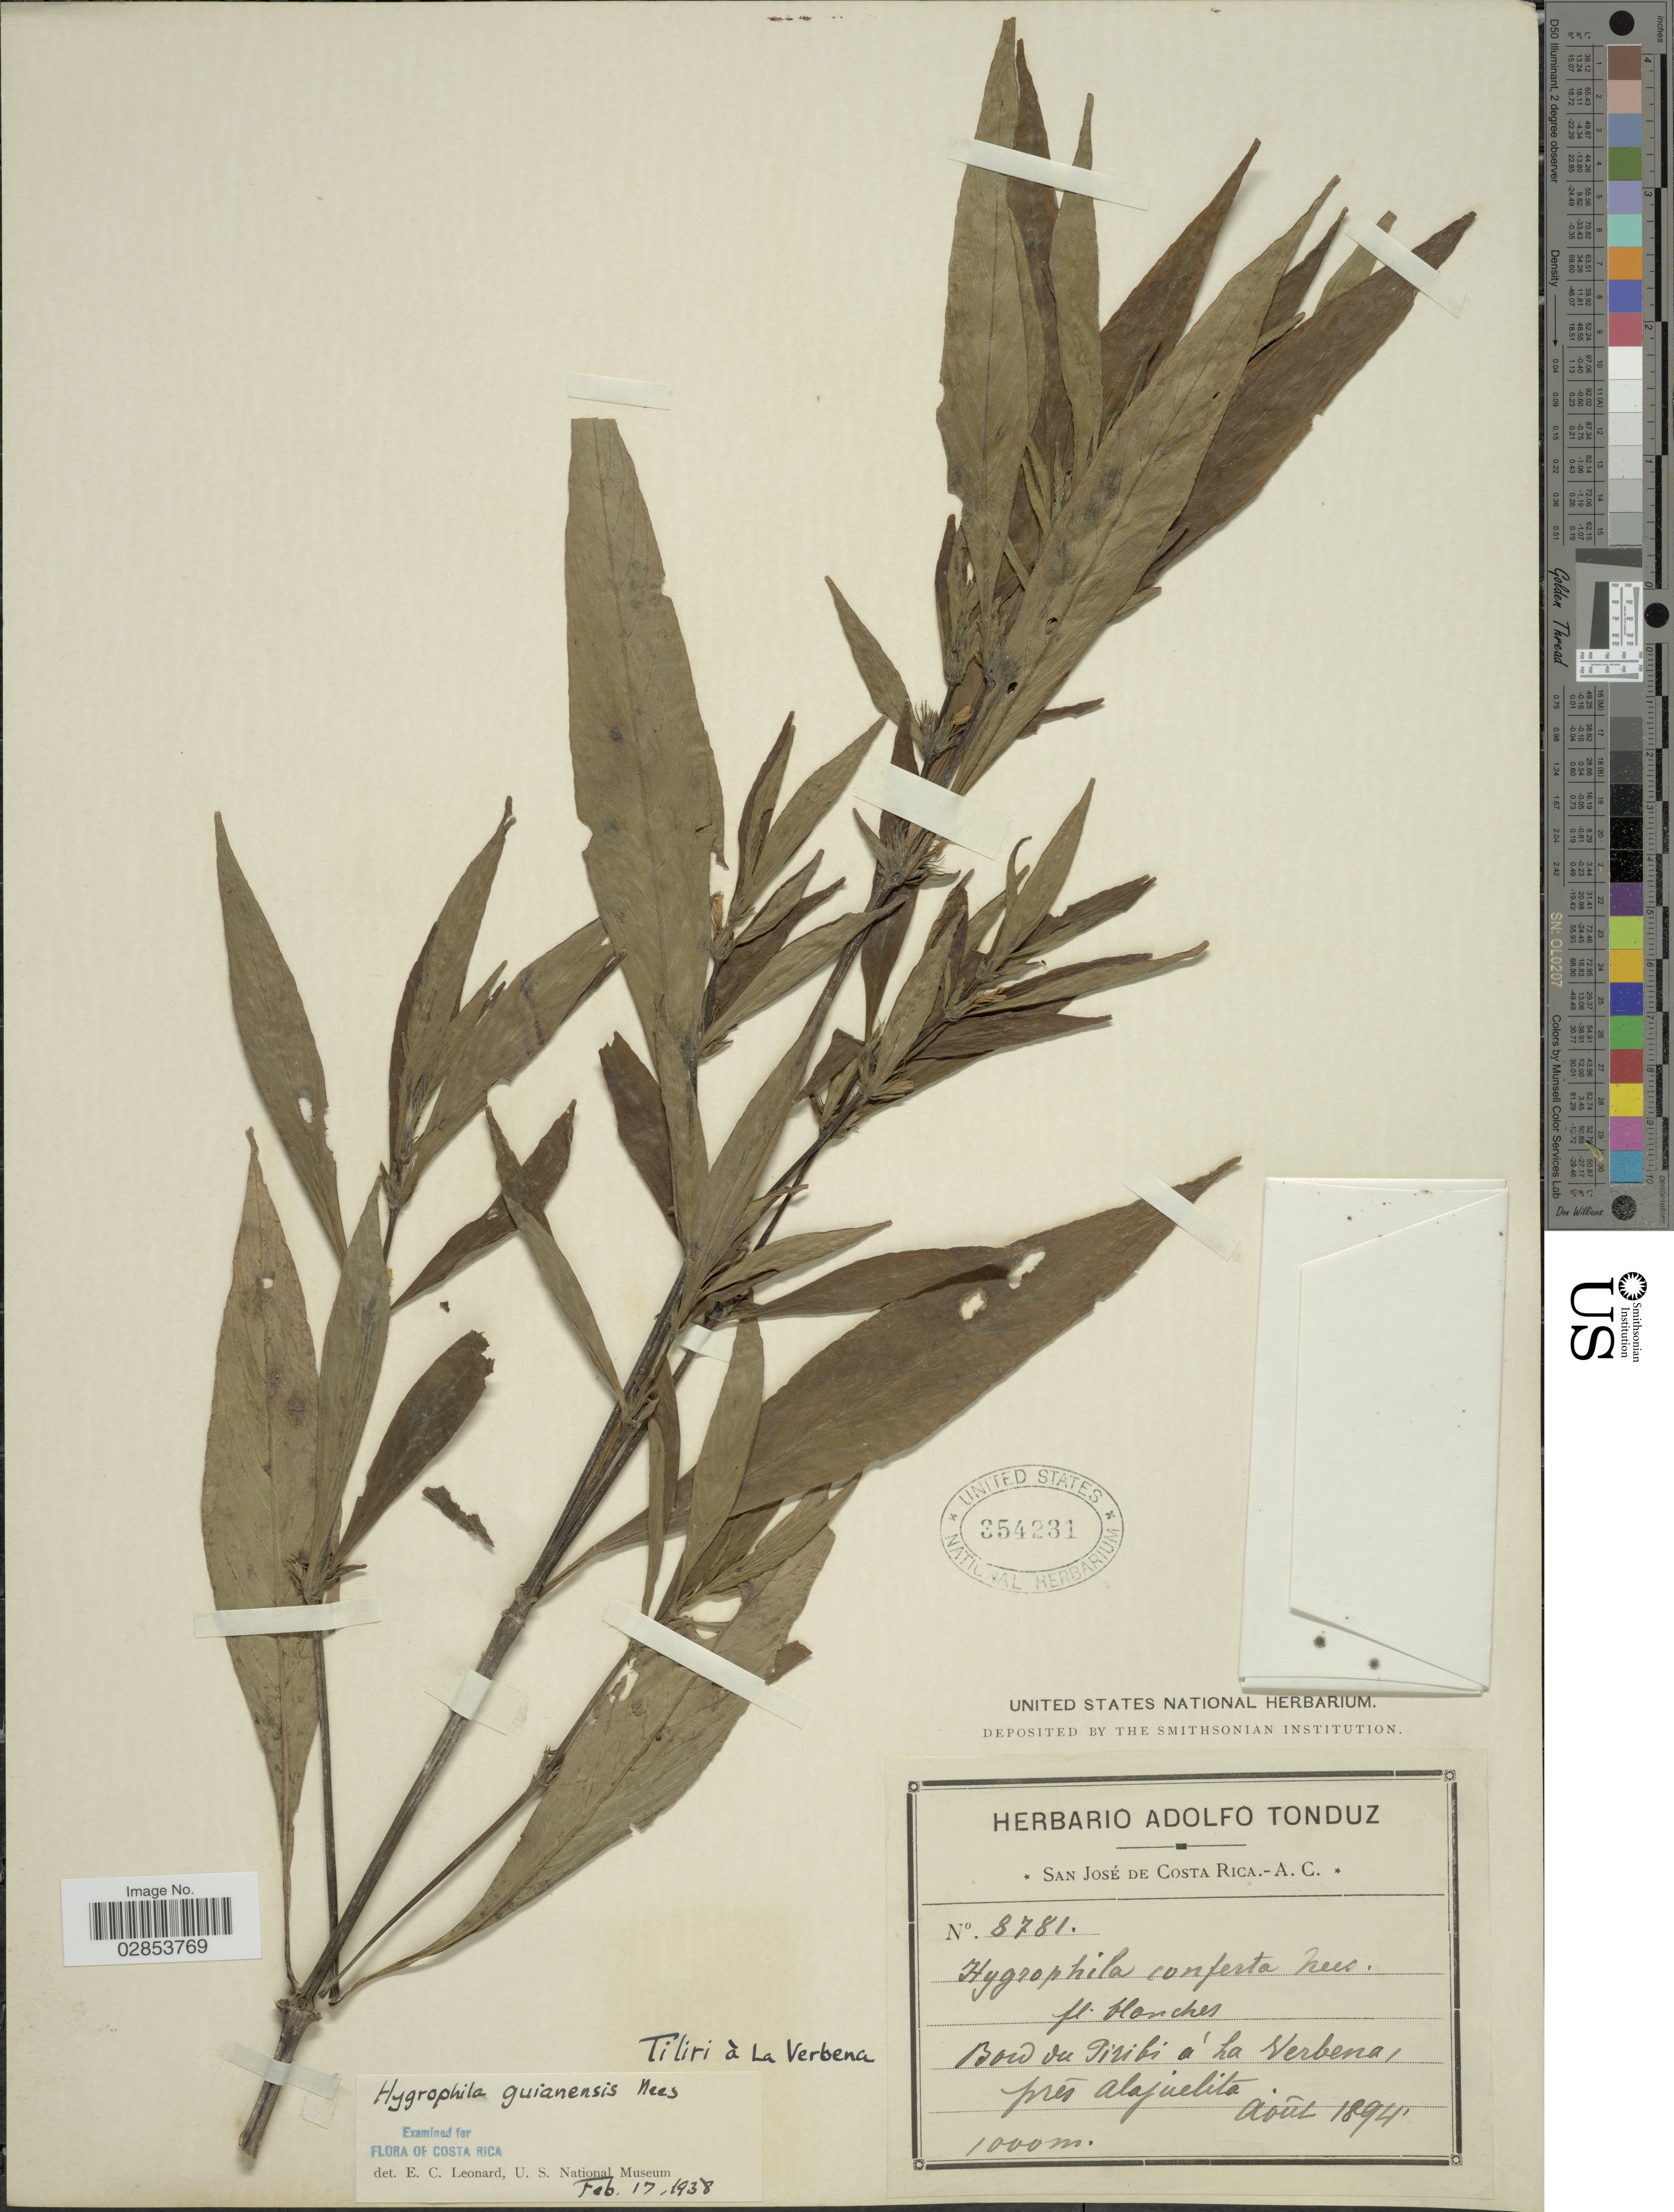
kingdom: Plantae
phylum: Tracheophyta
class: Magnoliopsida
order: Lamiales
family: Acanthaceae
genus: Hygrophila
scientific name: Hygrophila costata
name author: Nees & T. Nees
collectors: ex Herb. Adolfo Tonduz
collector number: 8781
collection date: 1894-08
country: Costa Rica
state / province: San José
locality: Bord du Piribi á La Verbena, prés Alajuelita, Tiliri á La Verbena.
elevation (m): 1000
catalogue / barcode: US 354231